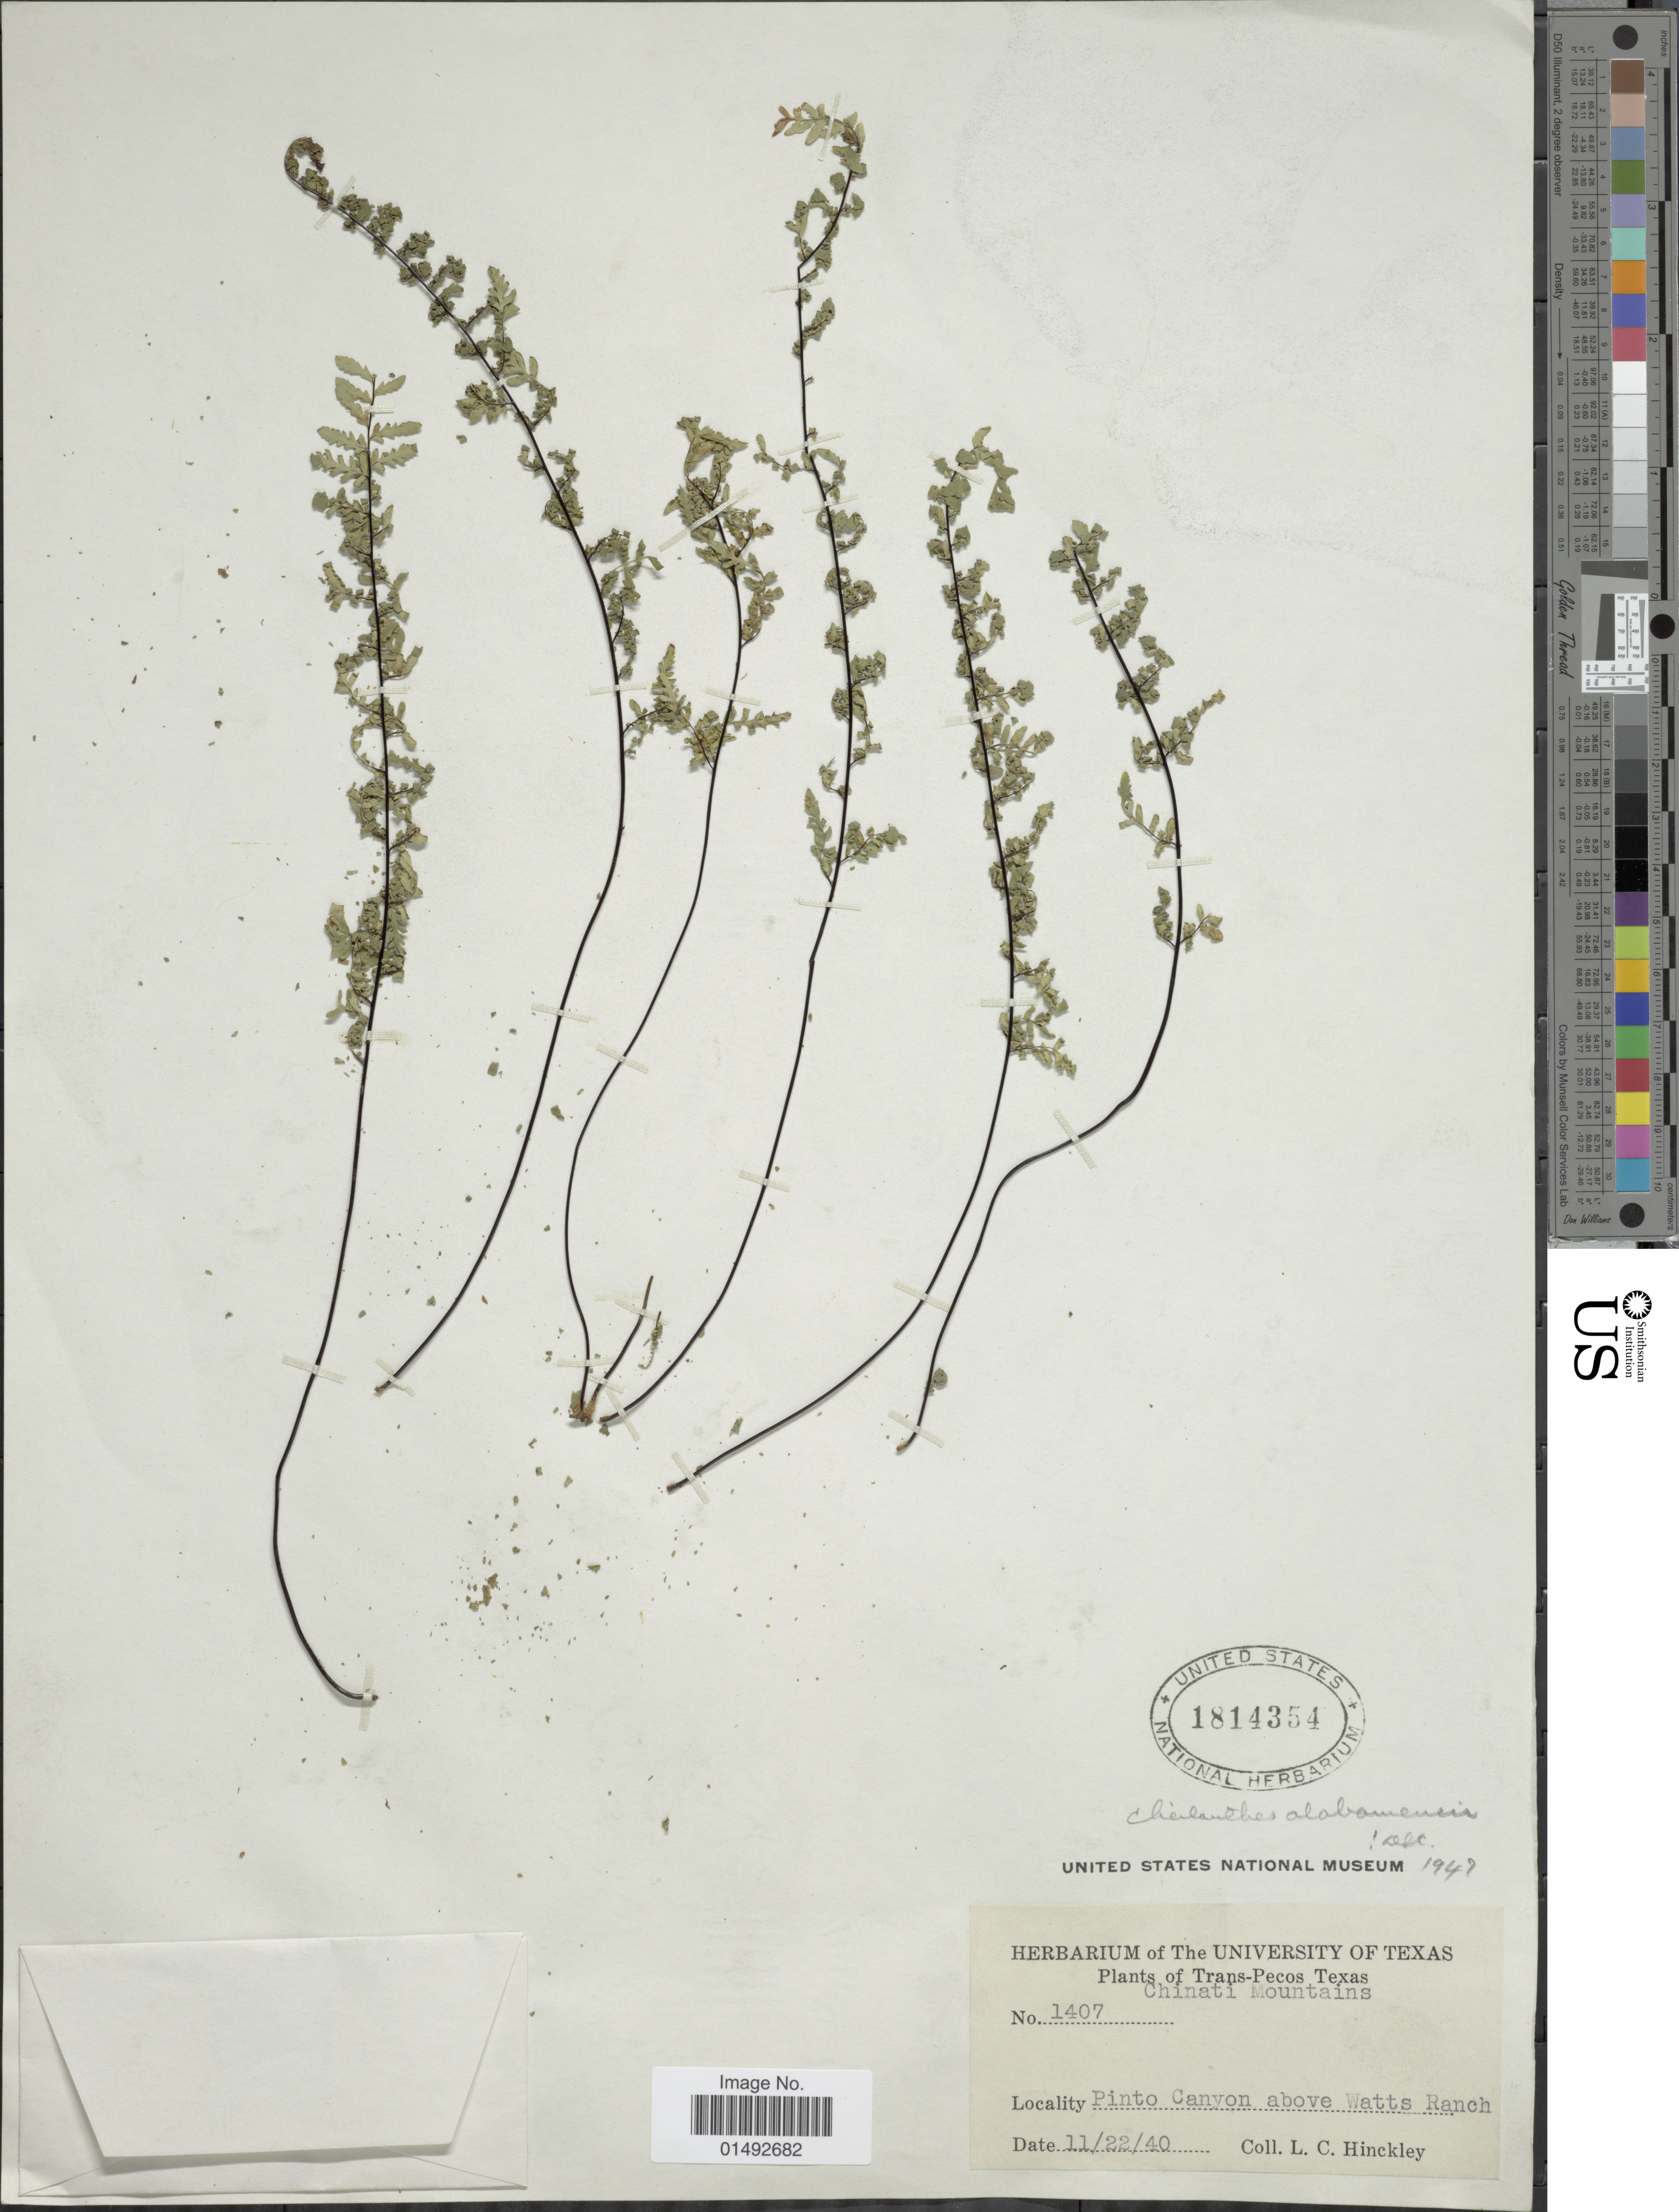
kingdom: Plantae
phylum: Tracheophyta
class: Polypodiopsida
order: Polypodiales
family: Pteridaceae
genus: Myriopteris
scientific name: Myriopteris alabamensis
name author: (Buckley) Grusz & Windham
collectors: L. Hinckley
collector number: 1407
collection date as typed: Transcribed d/m/y: 22/11/40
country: United States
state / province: Texas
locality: Trans-Pecos, Chinati Mountains, Pinto Canyon above Watts Ranch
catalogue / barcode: US 1814354